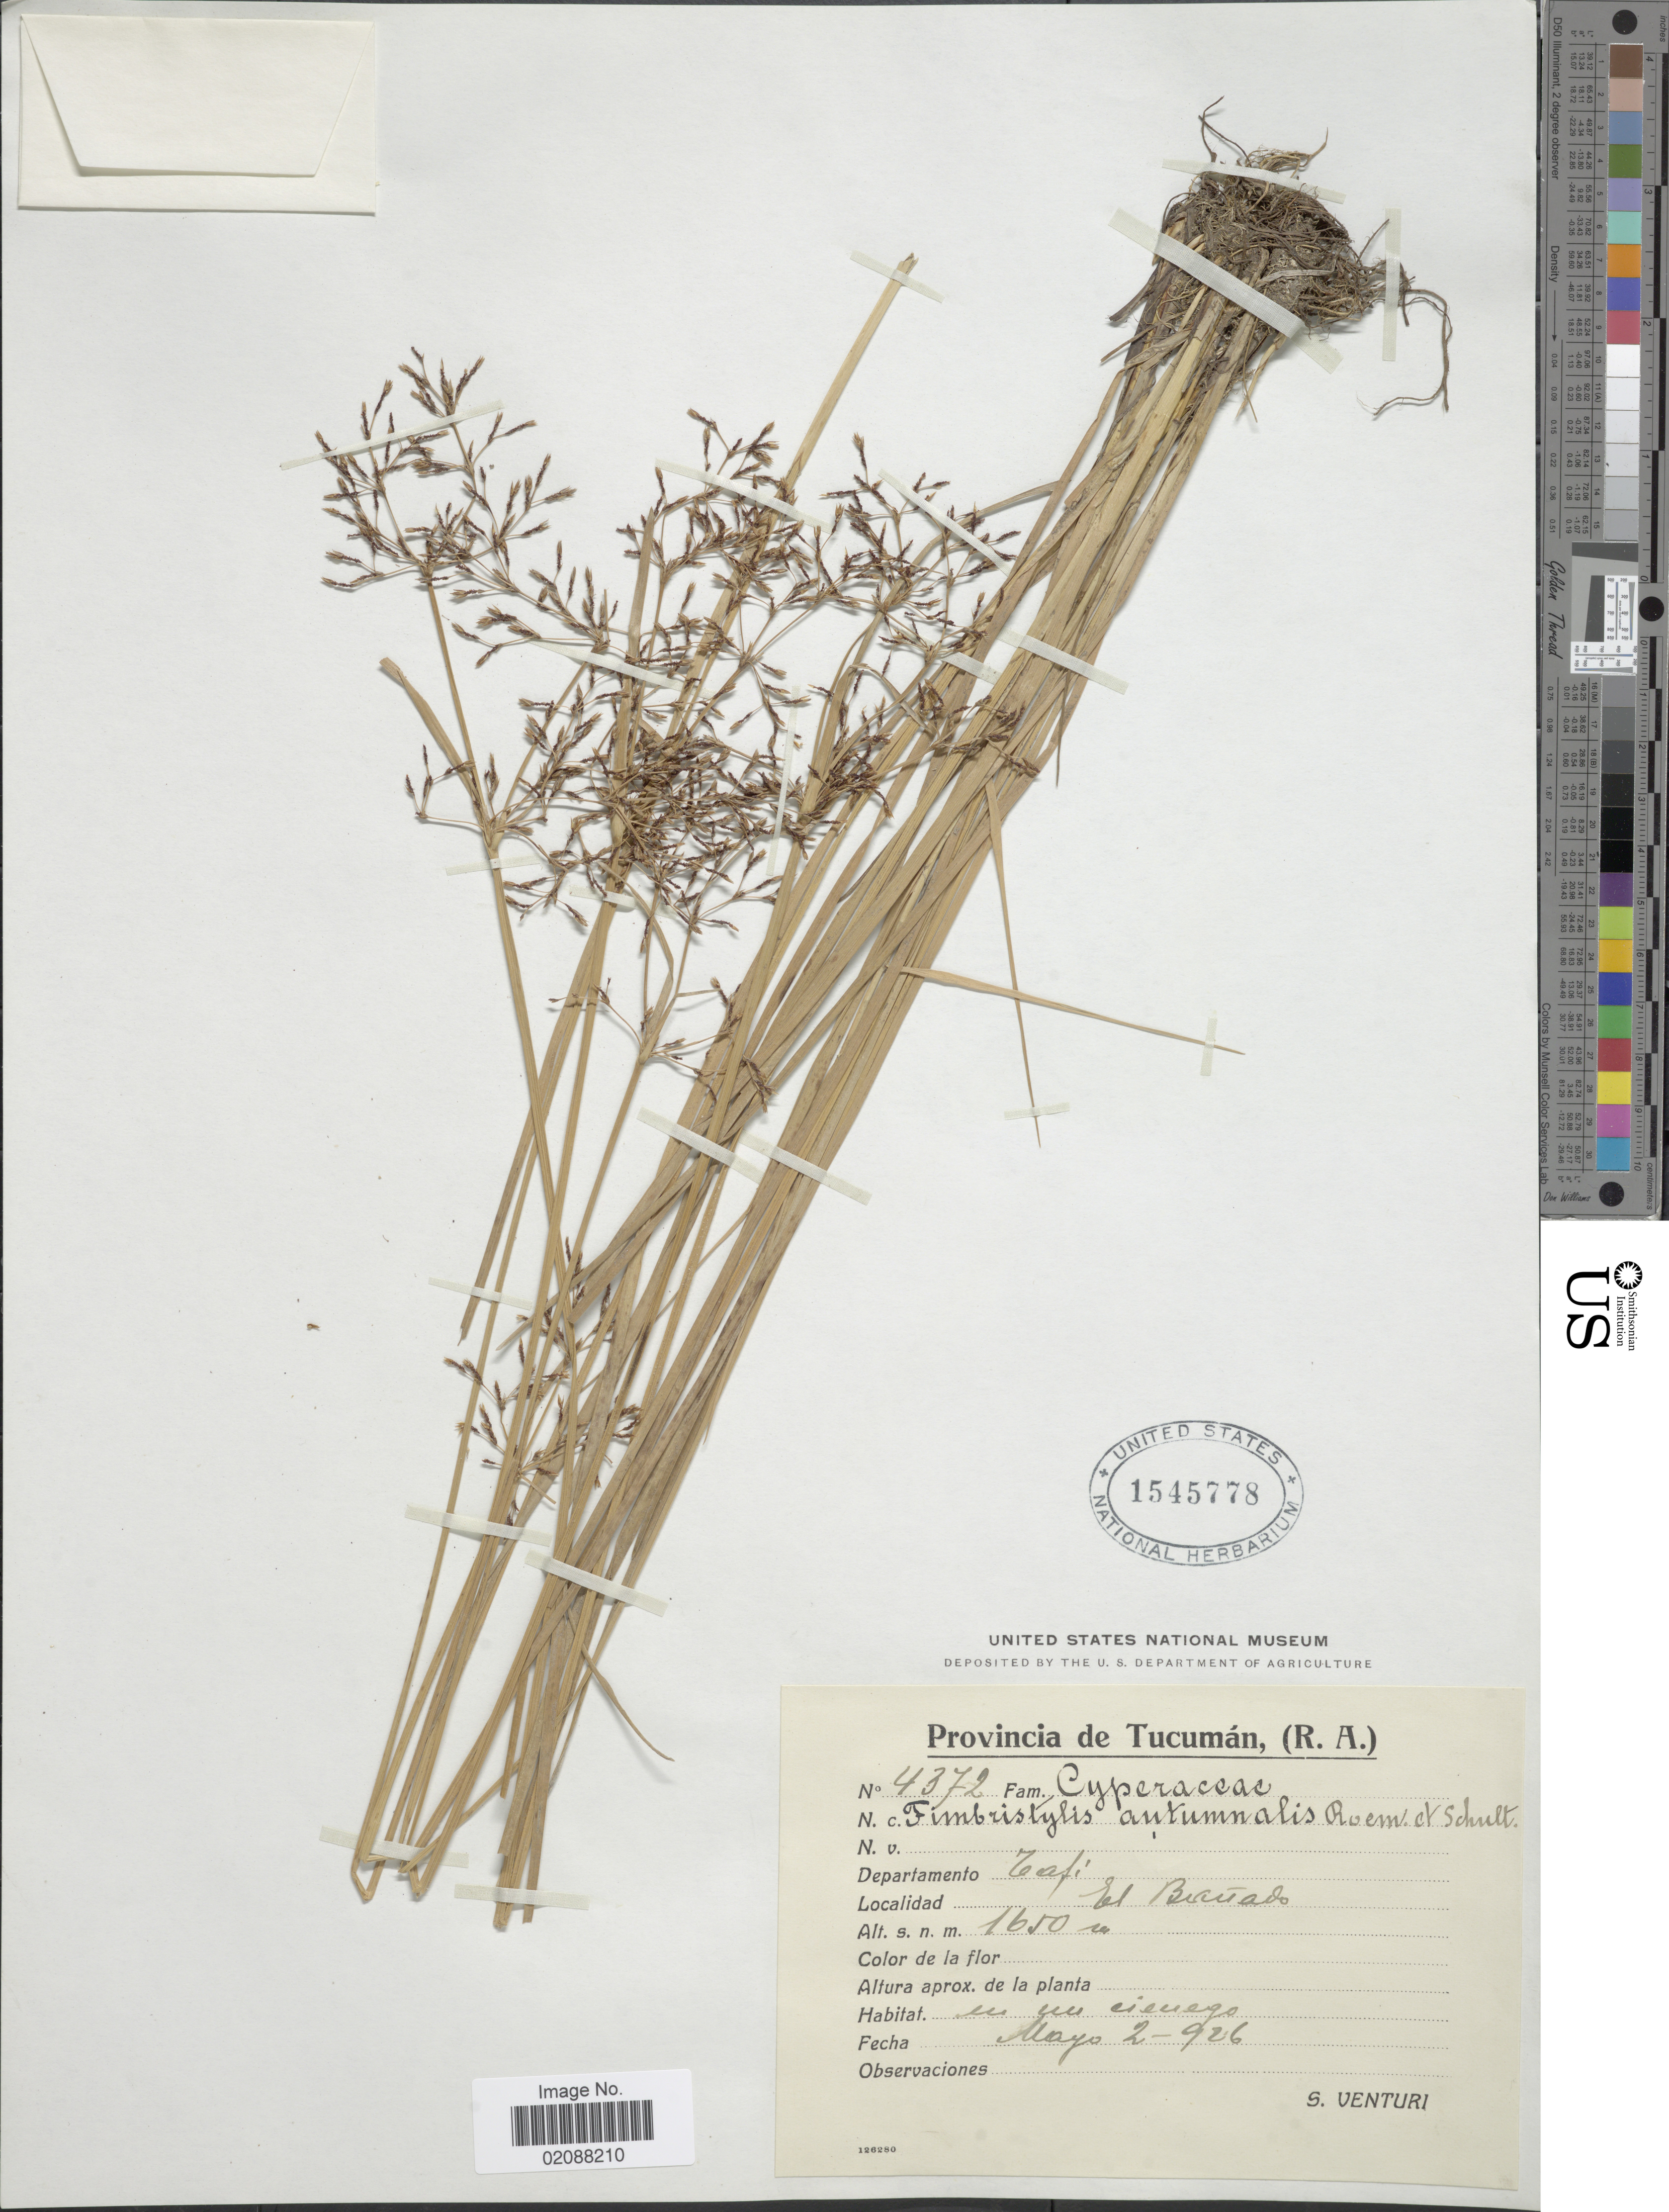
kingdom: Plantae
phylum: Tracheophyta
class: Liliopsida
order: Poales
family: Cyperaceae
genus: Fimbristylis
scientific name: Fimbristylis complanata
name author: (Retz.) Link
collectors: S. Venturi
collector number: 4372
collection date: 1926-05-02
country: Argentina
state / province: Tucuman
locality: Departamento Tafi, El Banado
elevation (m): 1650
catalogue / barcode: US 1545778